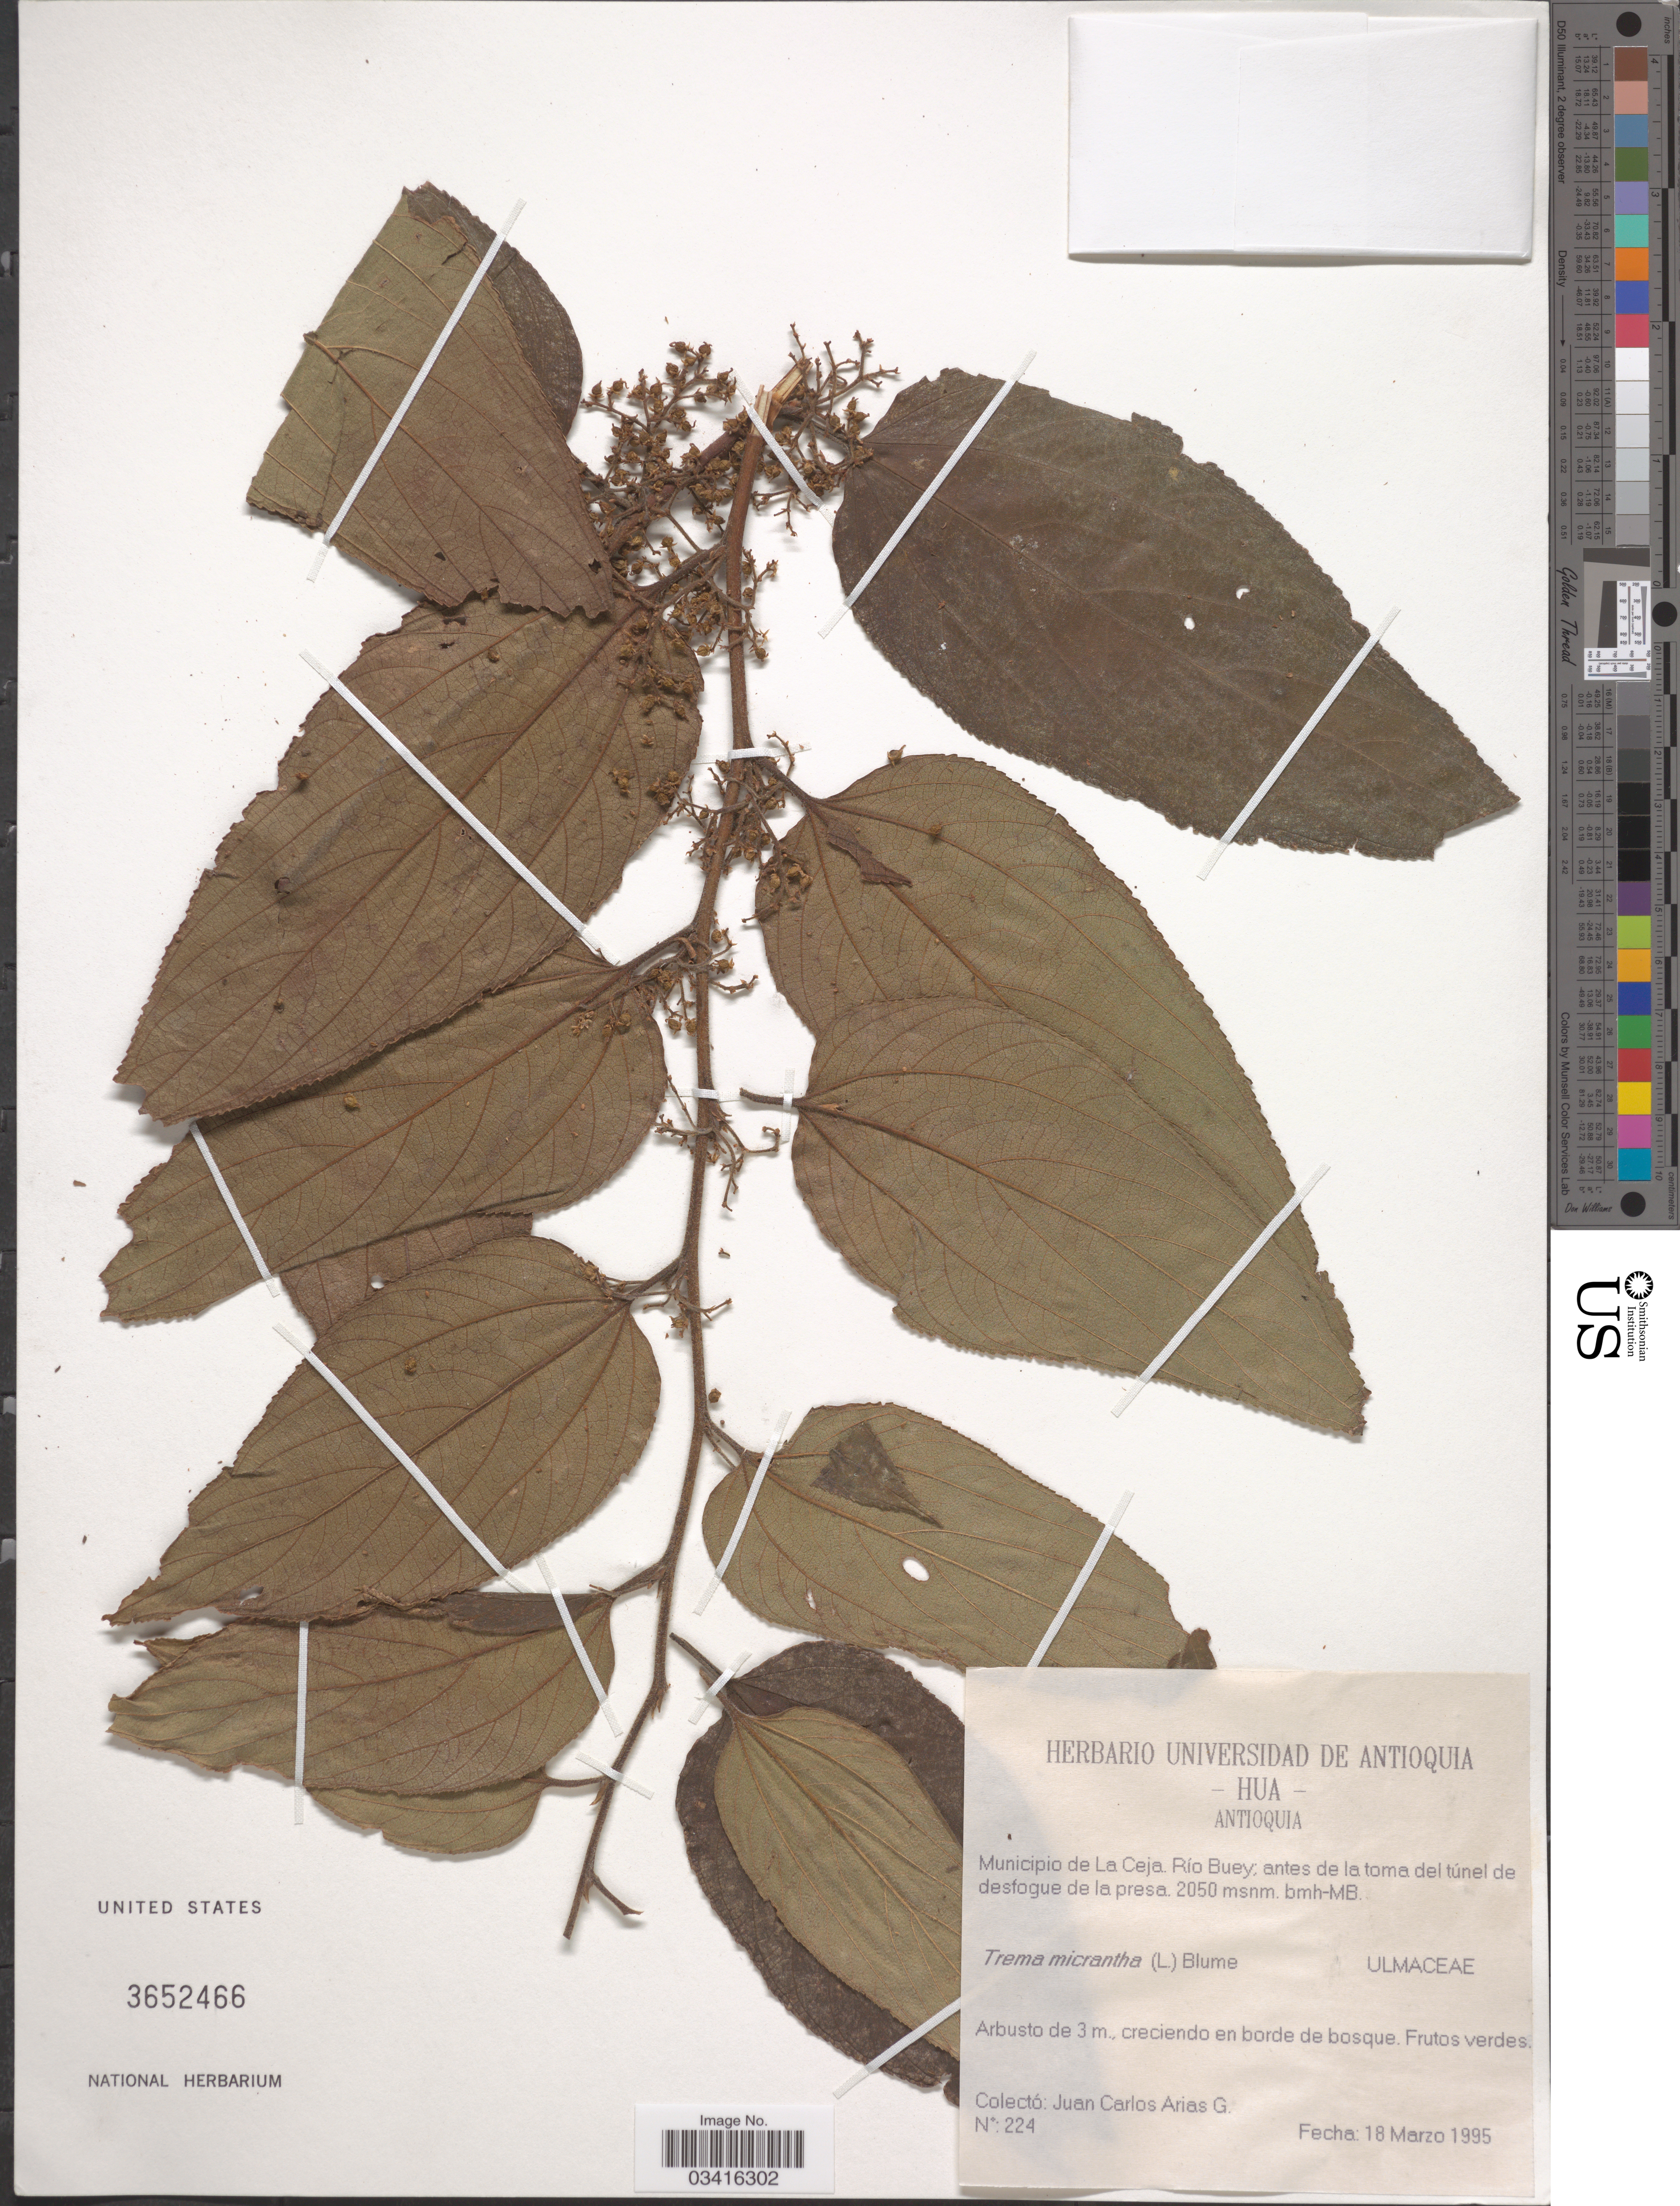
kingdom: Plantae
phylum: Tracheophyta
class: Magnoliopsida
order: Rosales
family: Cannabaceae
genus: Trema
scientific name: Trema micranthum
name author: (L.) Blume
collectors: J. Arias G.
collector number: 224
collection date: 1995-03-18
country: Colombia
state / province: Antioquia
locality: Municipio de La Ceja. Río Buey; antes de la toma del túnel de desfogue de la presa. bmh-MB.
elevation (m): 2050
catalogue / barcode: US 3652466